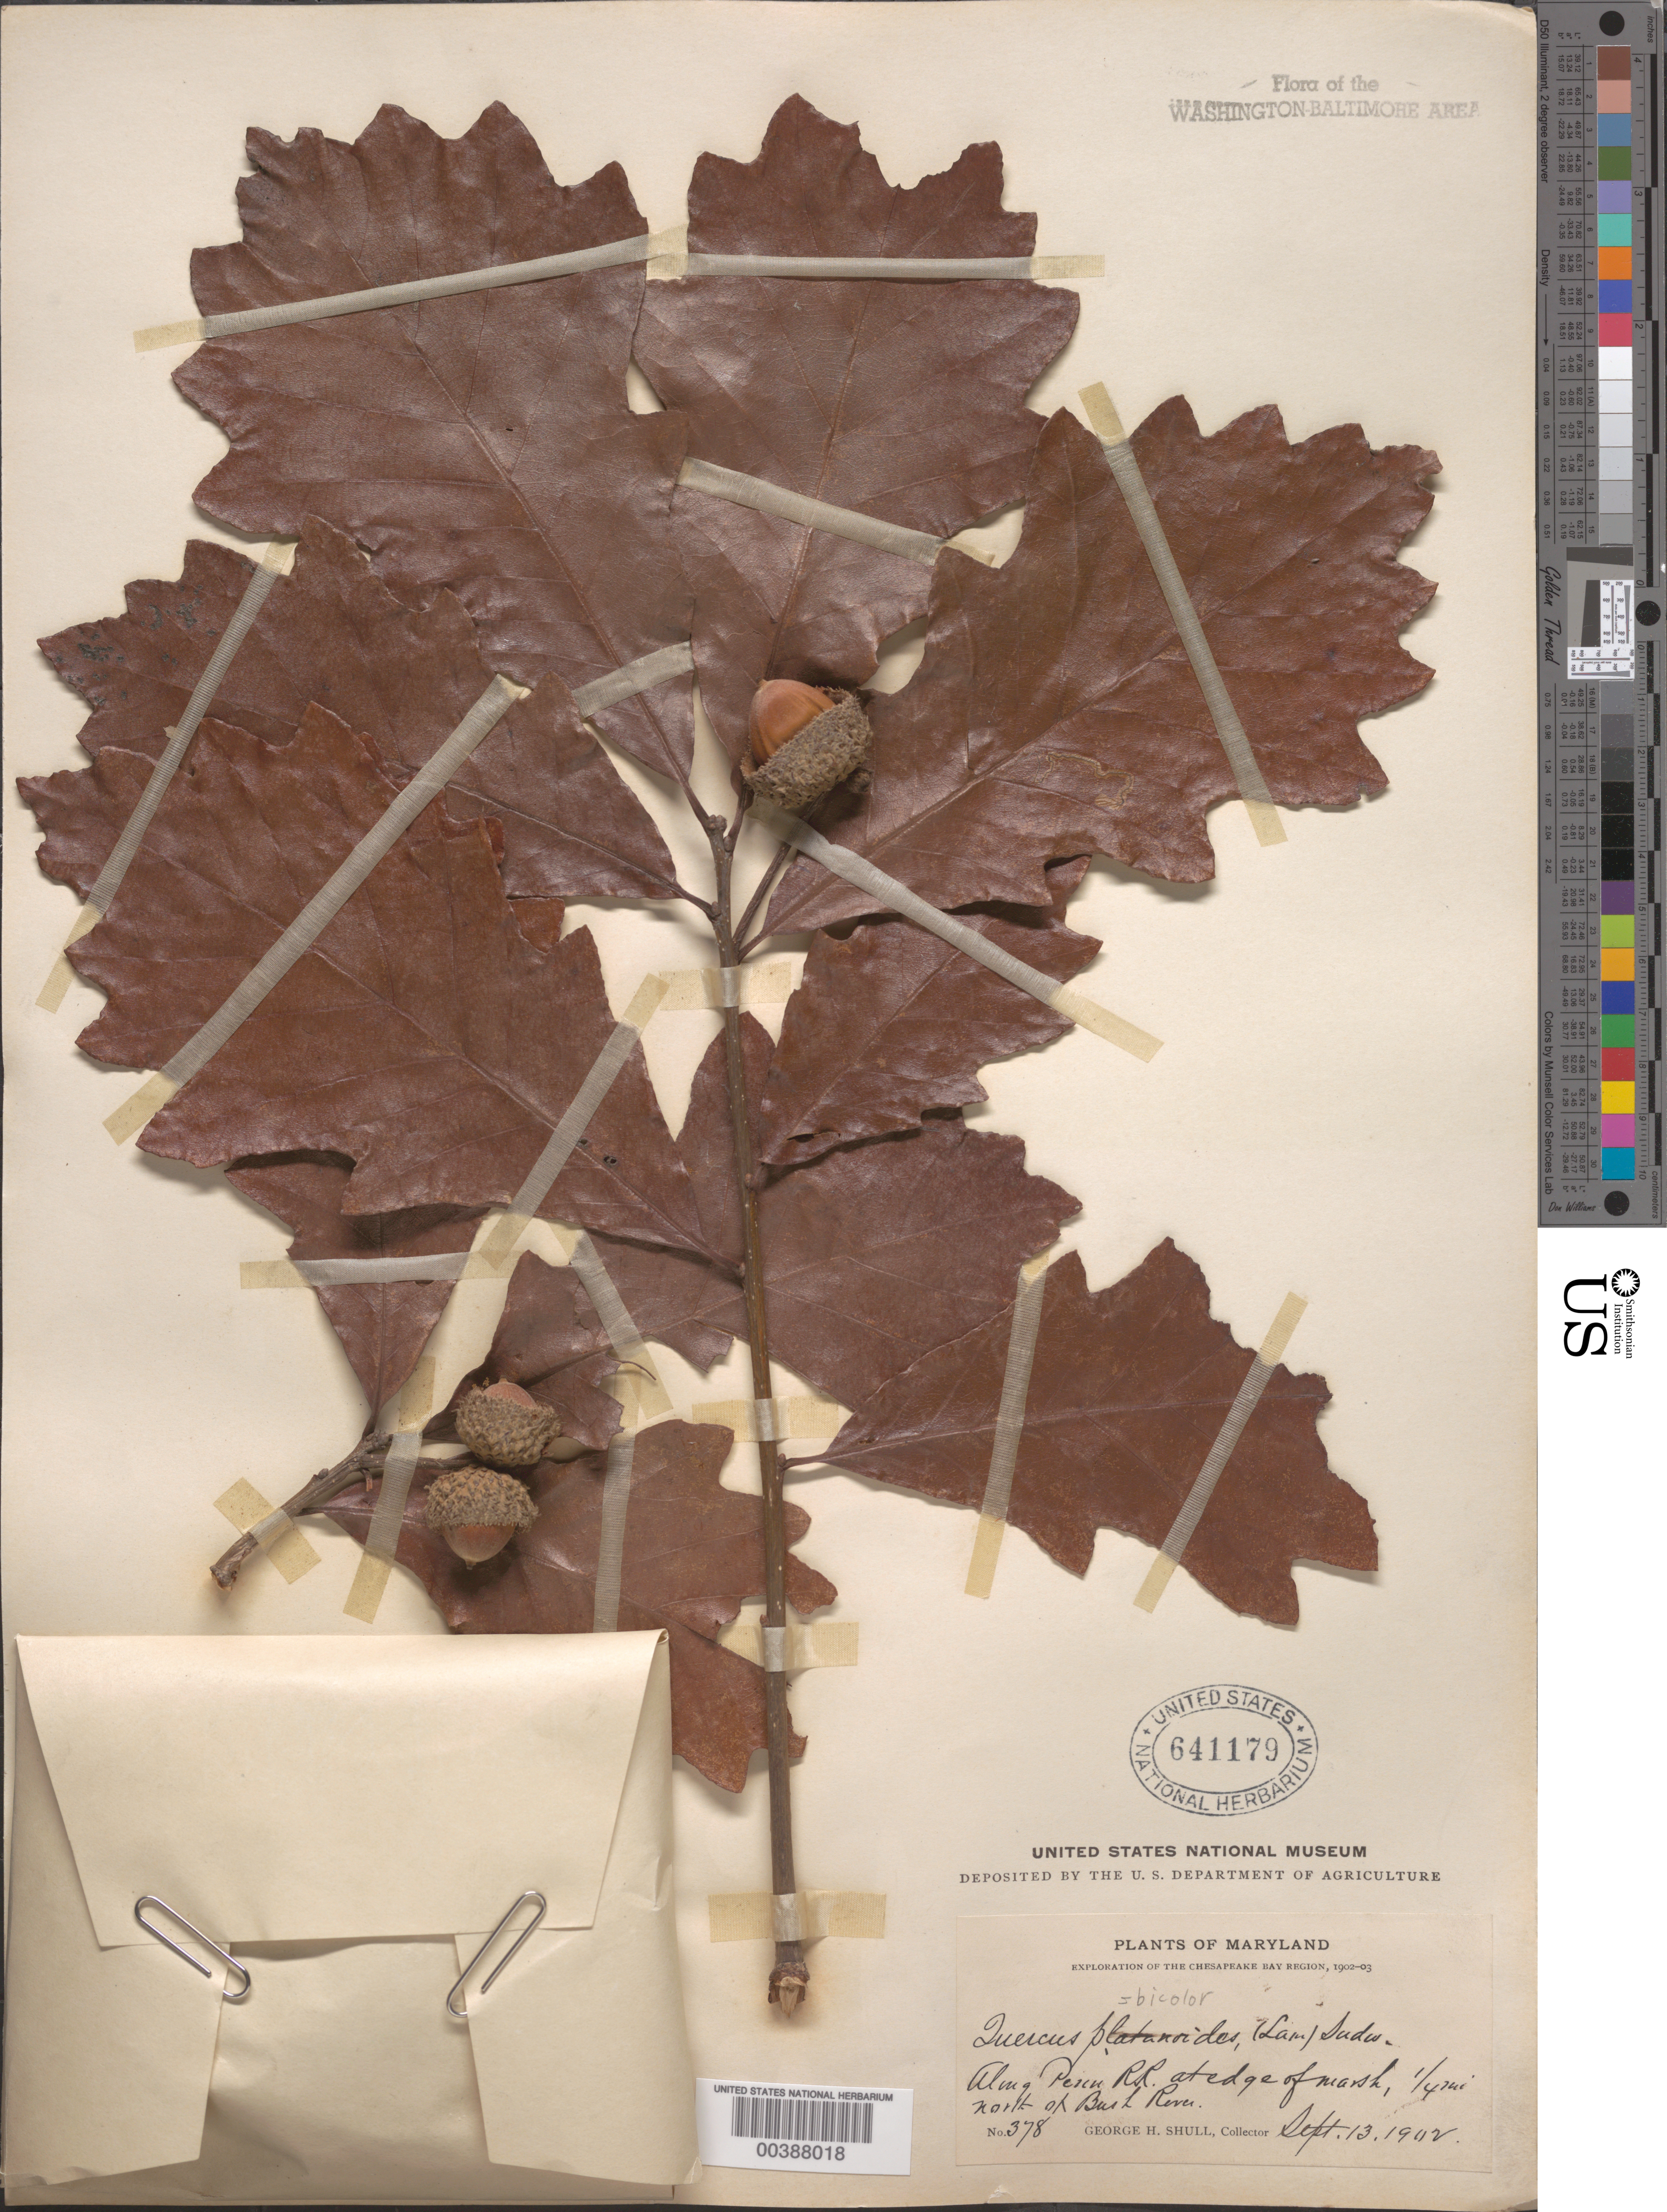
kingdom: Plantae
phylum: Tracheophyta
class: Magnoliopsida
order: Fagales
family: Fagaceae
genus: Quercus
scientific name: Quercus bicolor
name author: Willd.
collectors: G. H. Shull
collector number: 378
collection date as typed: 13 Sep 1902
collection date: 1902-09-13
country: United States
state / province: Maryland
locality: Penn. Railroad, north of Bush Run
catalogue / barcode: US 641179